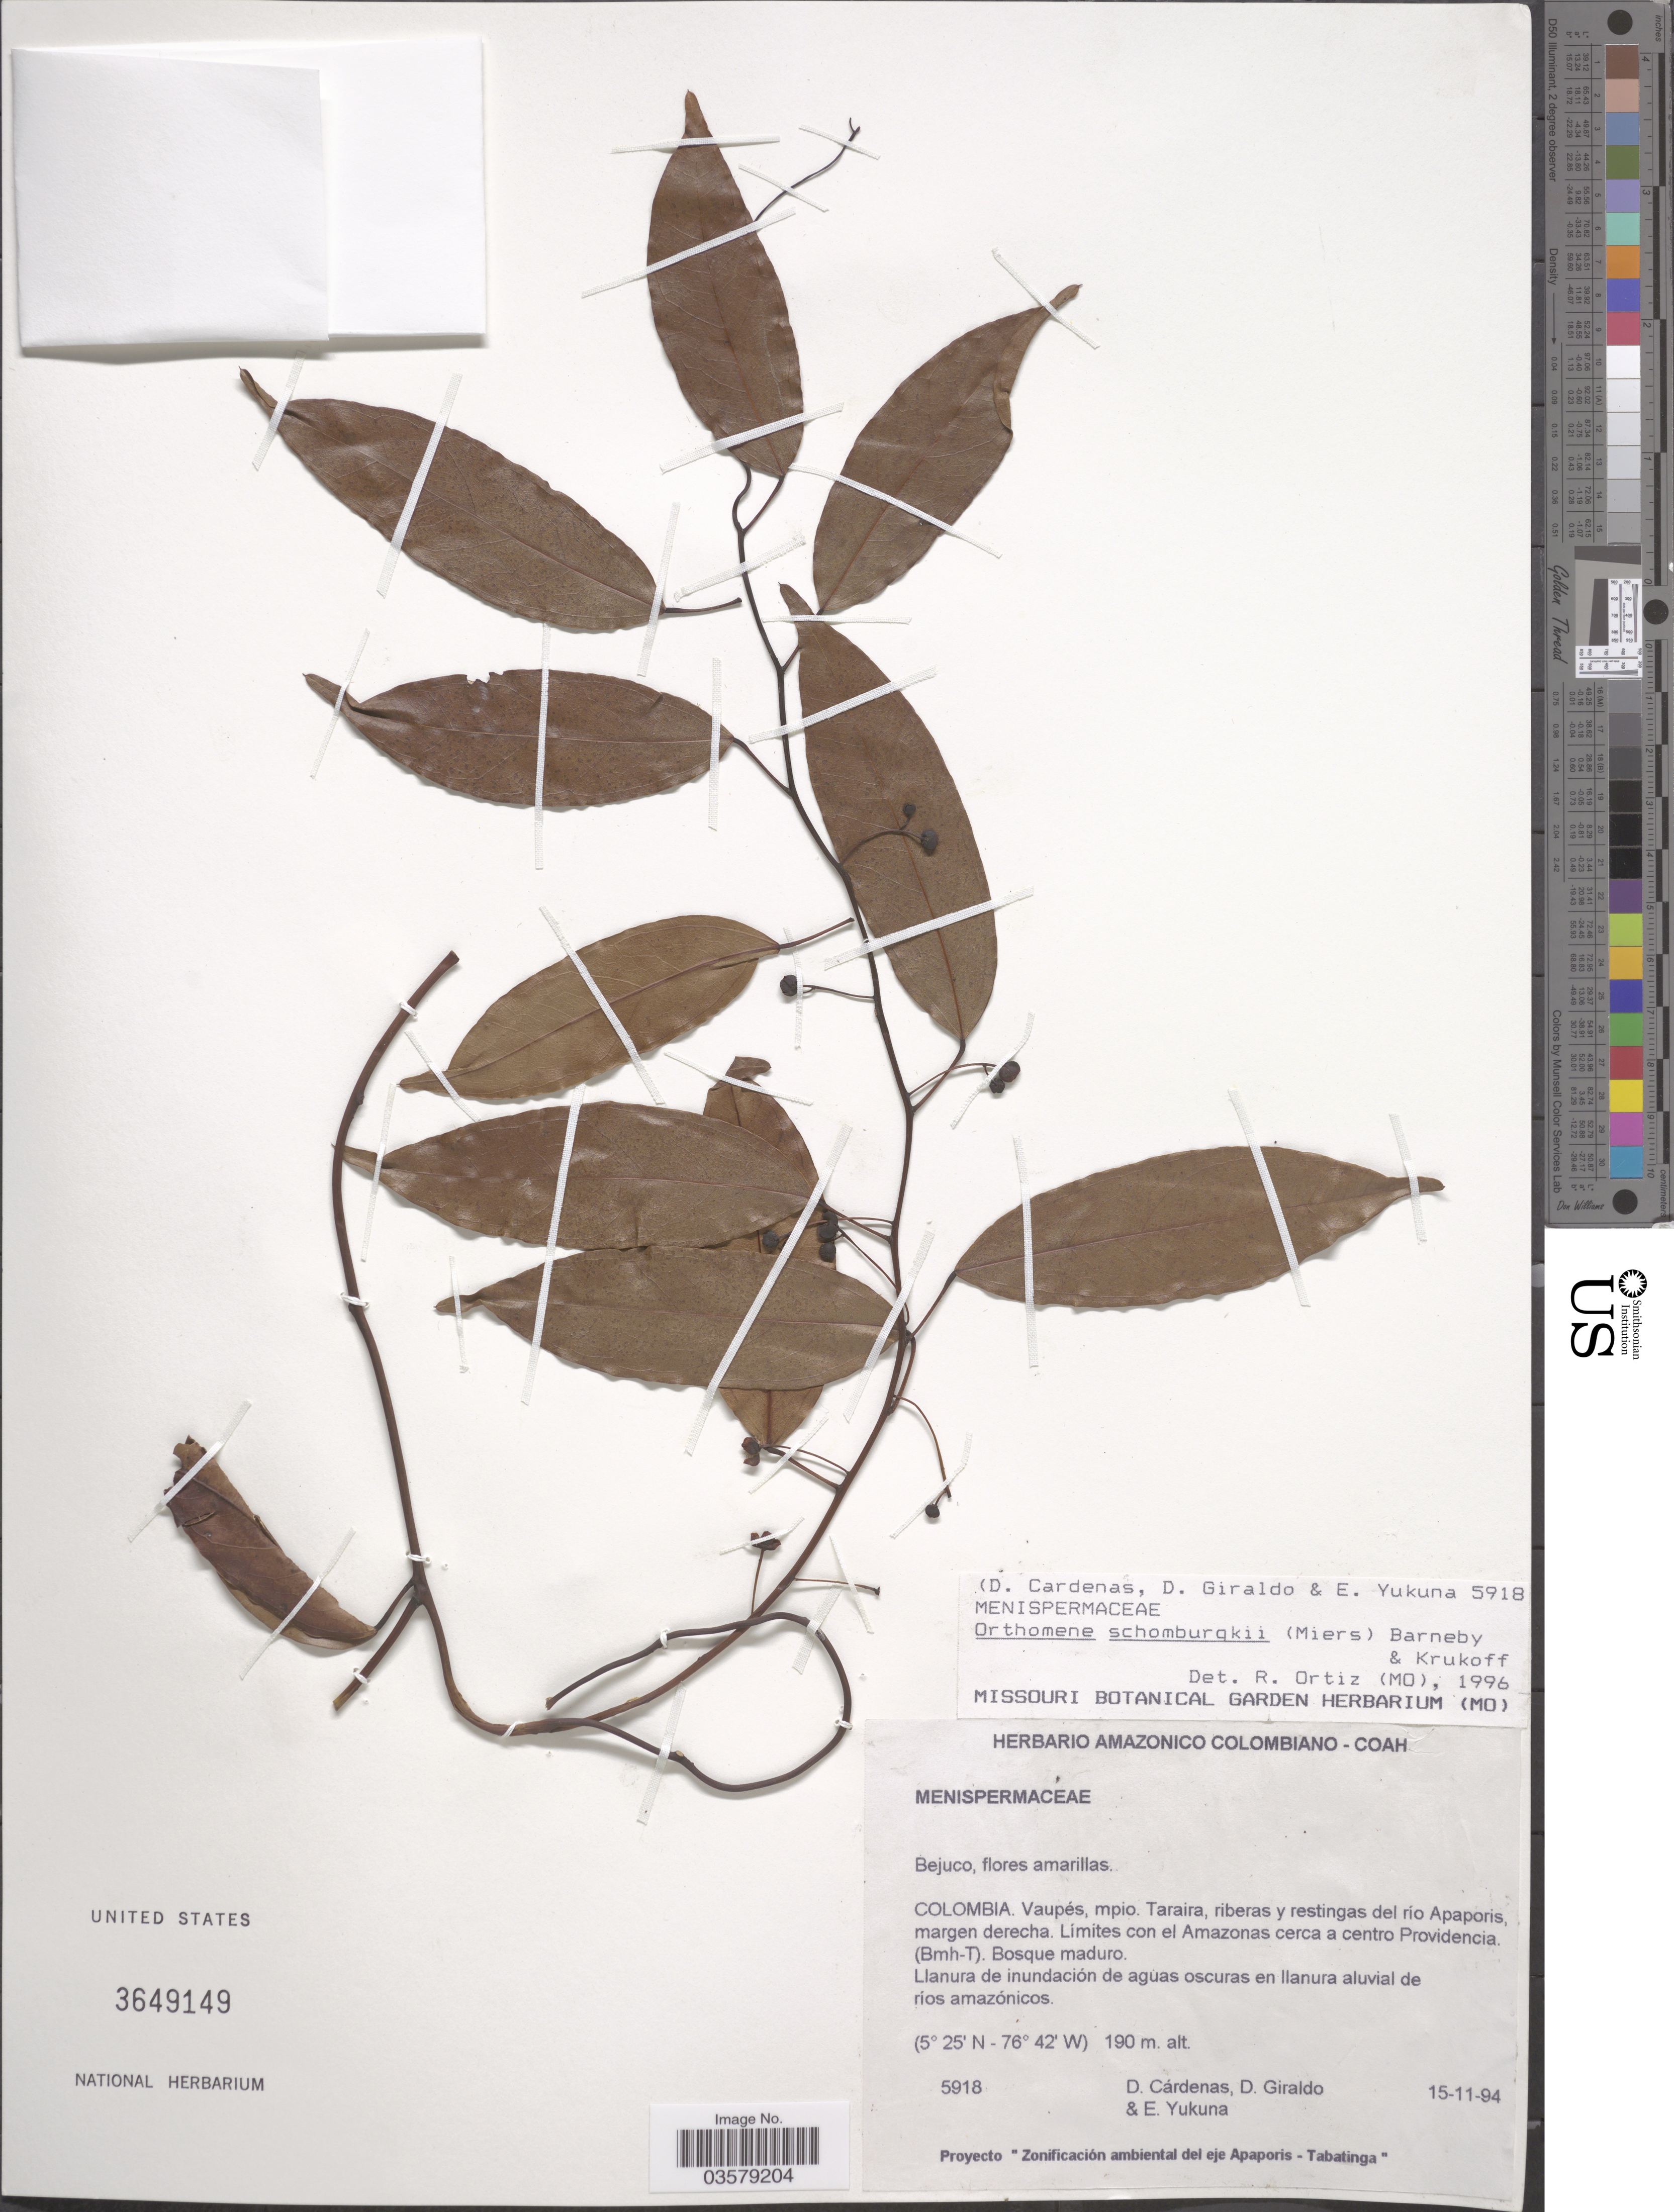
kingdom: Plantae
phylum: Tracheophyta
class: Magnoliopsida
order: Ranunculales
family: Menispermaceae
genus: Anomospermum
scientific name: Anomospermum schomburgkii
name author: Miers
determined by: Strong, Mark T., (BOT), Smithsonian Institution - National Museum of Natural History (UNITED STATES)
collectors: D. Cárdenas, D. Giraldo & E. Yukuna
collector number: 5918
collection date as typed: Transcribed d/m/y: 15/11/94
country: Colombia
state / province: Vaupés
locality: Mpio. Taraira, riberas y restingas del río Apaporis, margen derecha. Límites con el Amazonas cerca a centro Providencia.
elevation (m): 190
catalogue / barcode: US 3649149